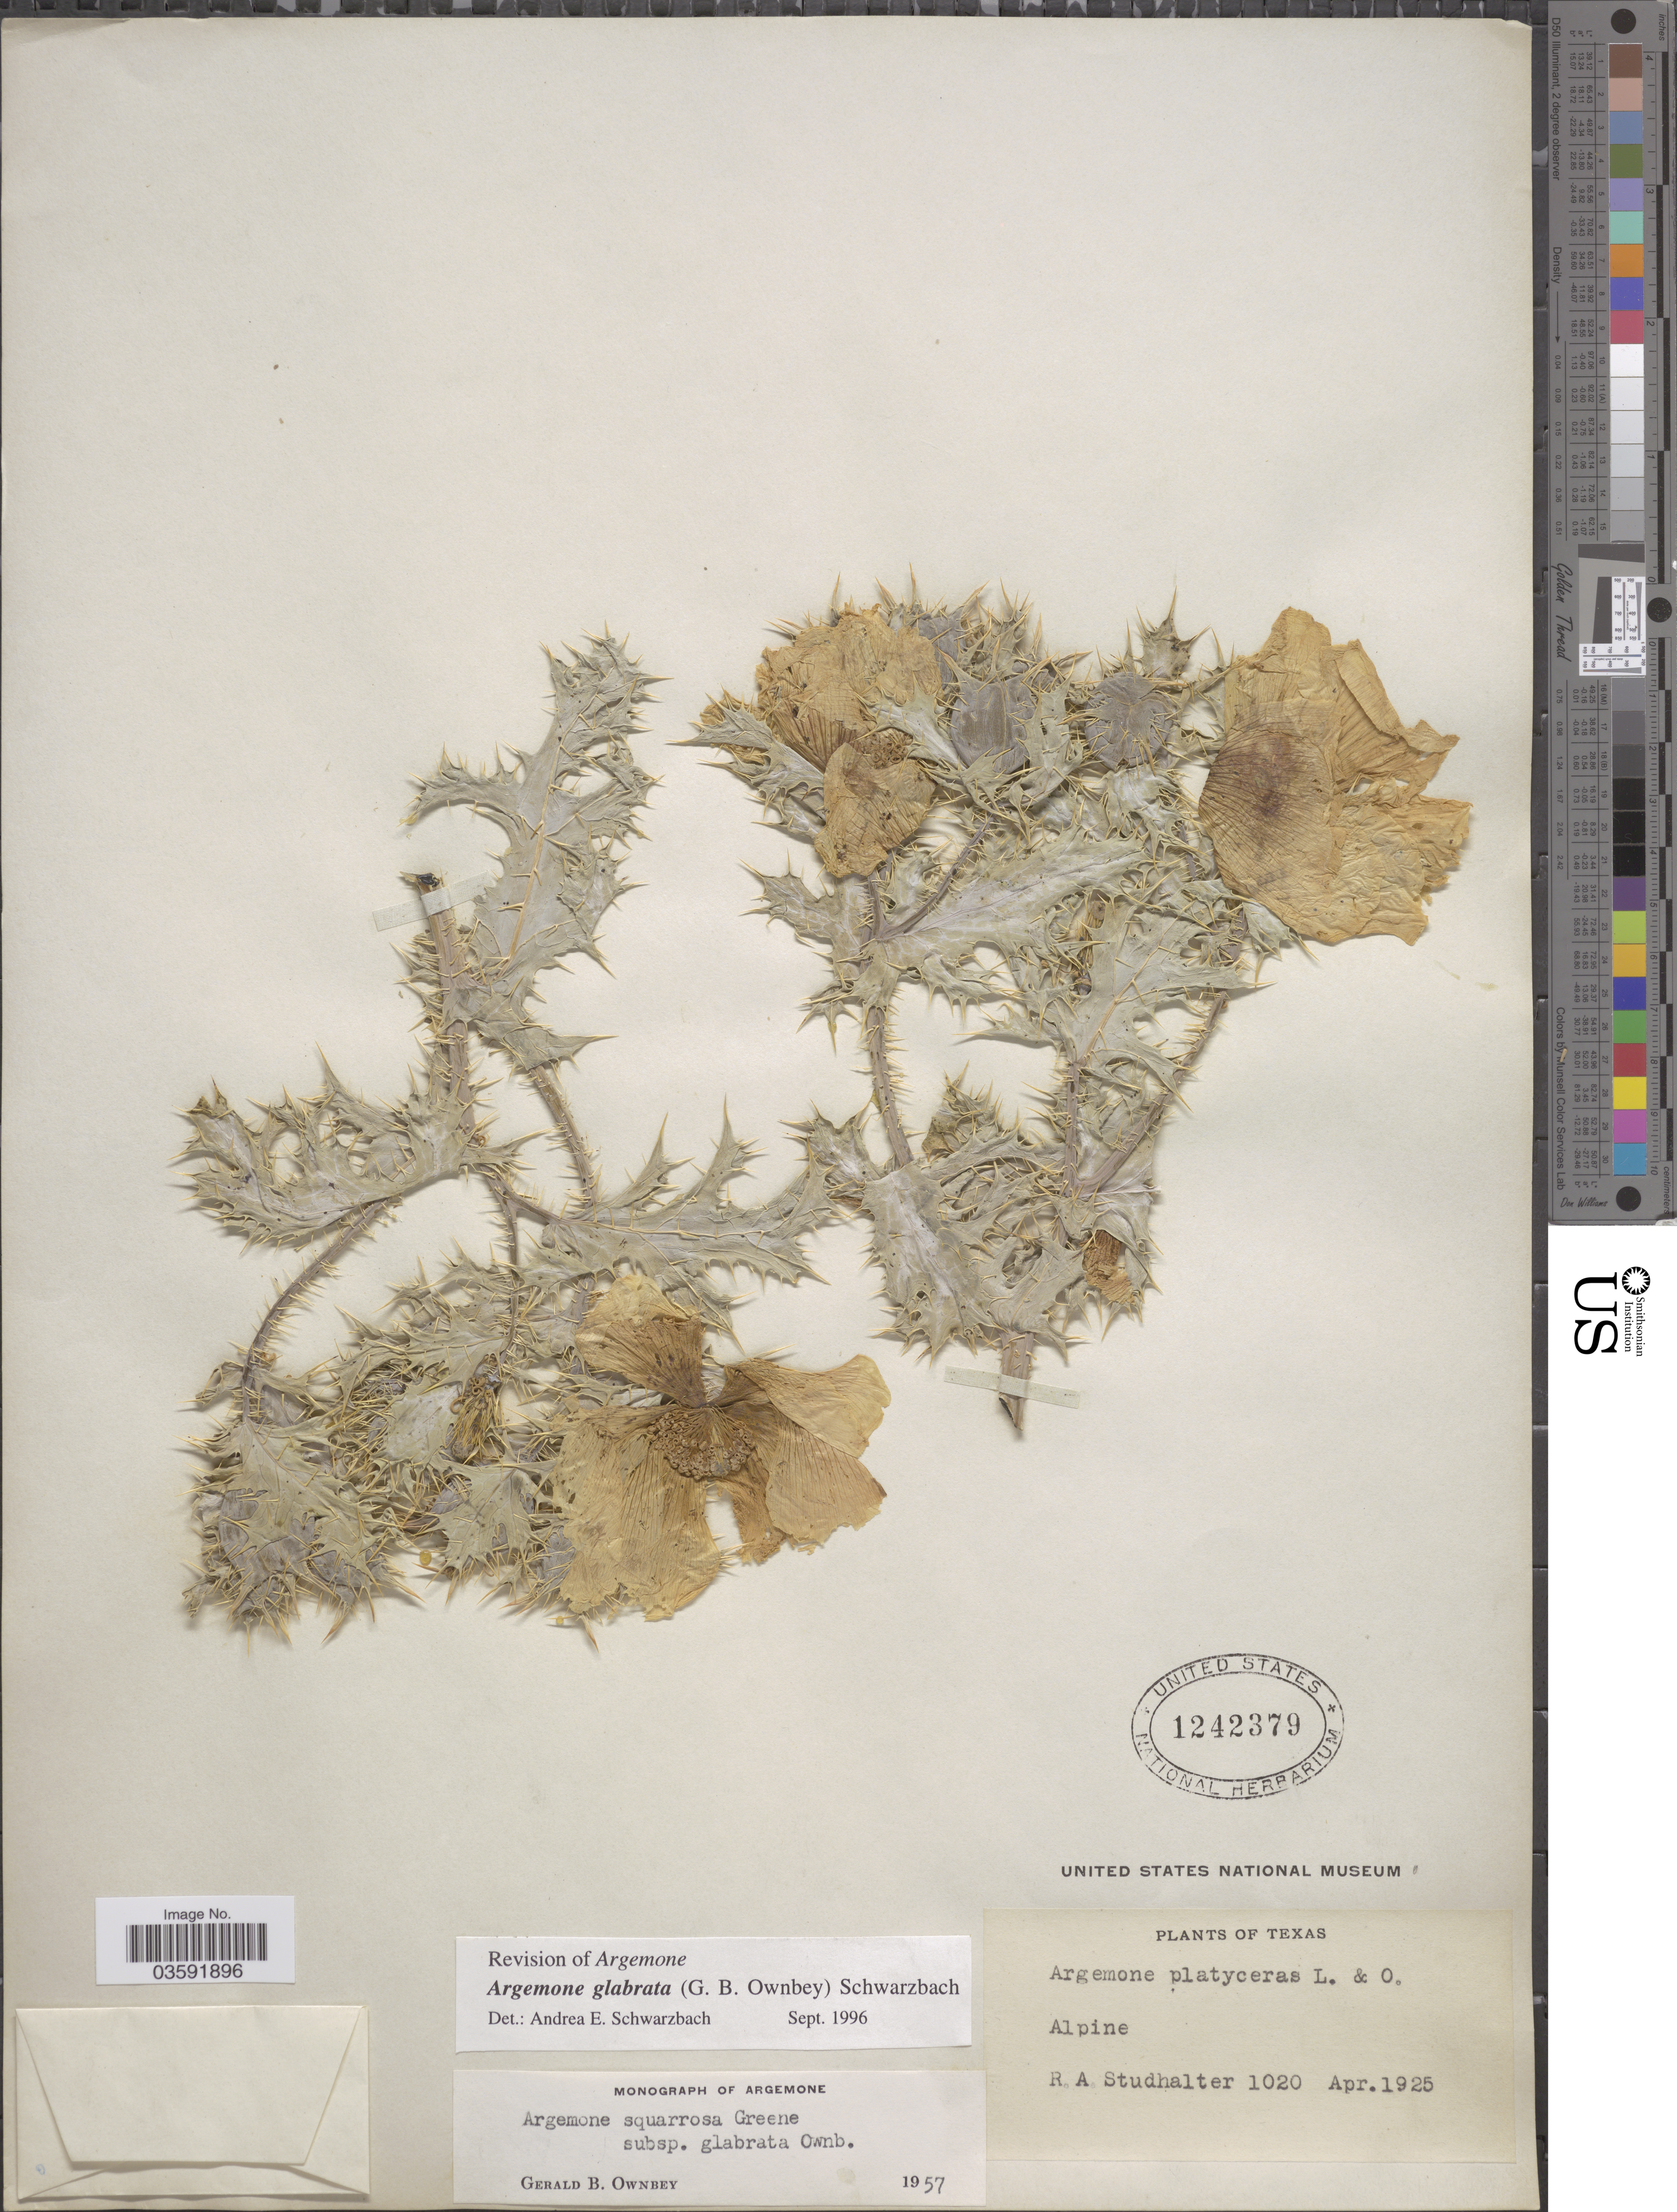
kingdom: Plantae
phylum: Tracheophyta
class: Magnoliopsida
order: Ranunculales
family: Papaveraceae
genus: Argemone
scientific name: Argemone glabrata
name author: (G.B. Ownbey) Schwarzbach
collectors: R. Studhalter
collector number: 1020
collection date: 1925-04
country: United States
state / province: Texas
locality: Alpine.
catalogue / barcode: US 1242379